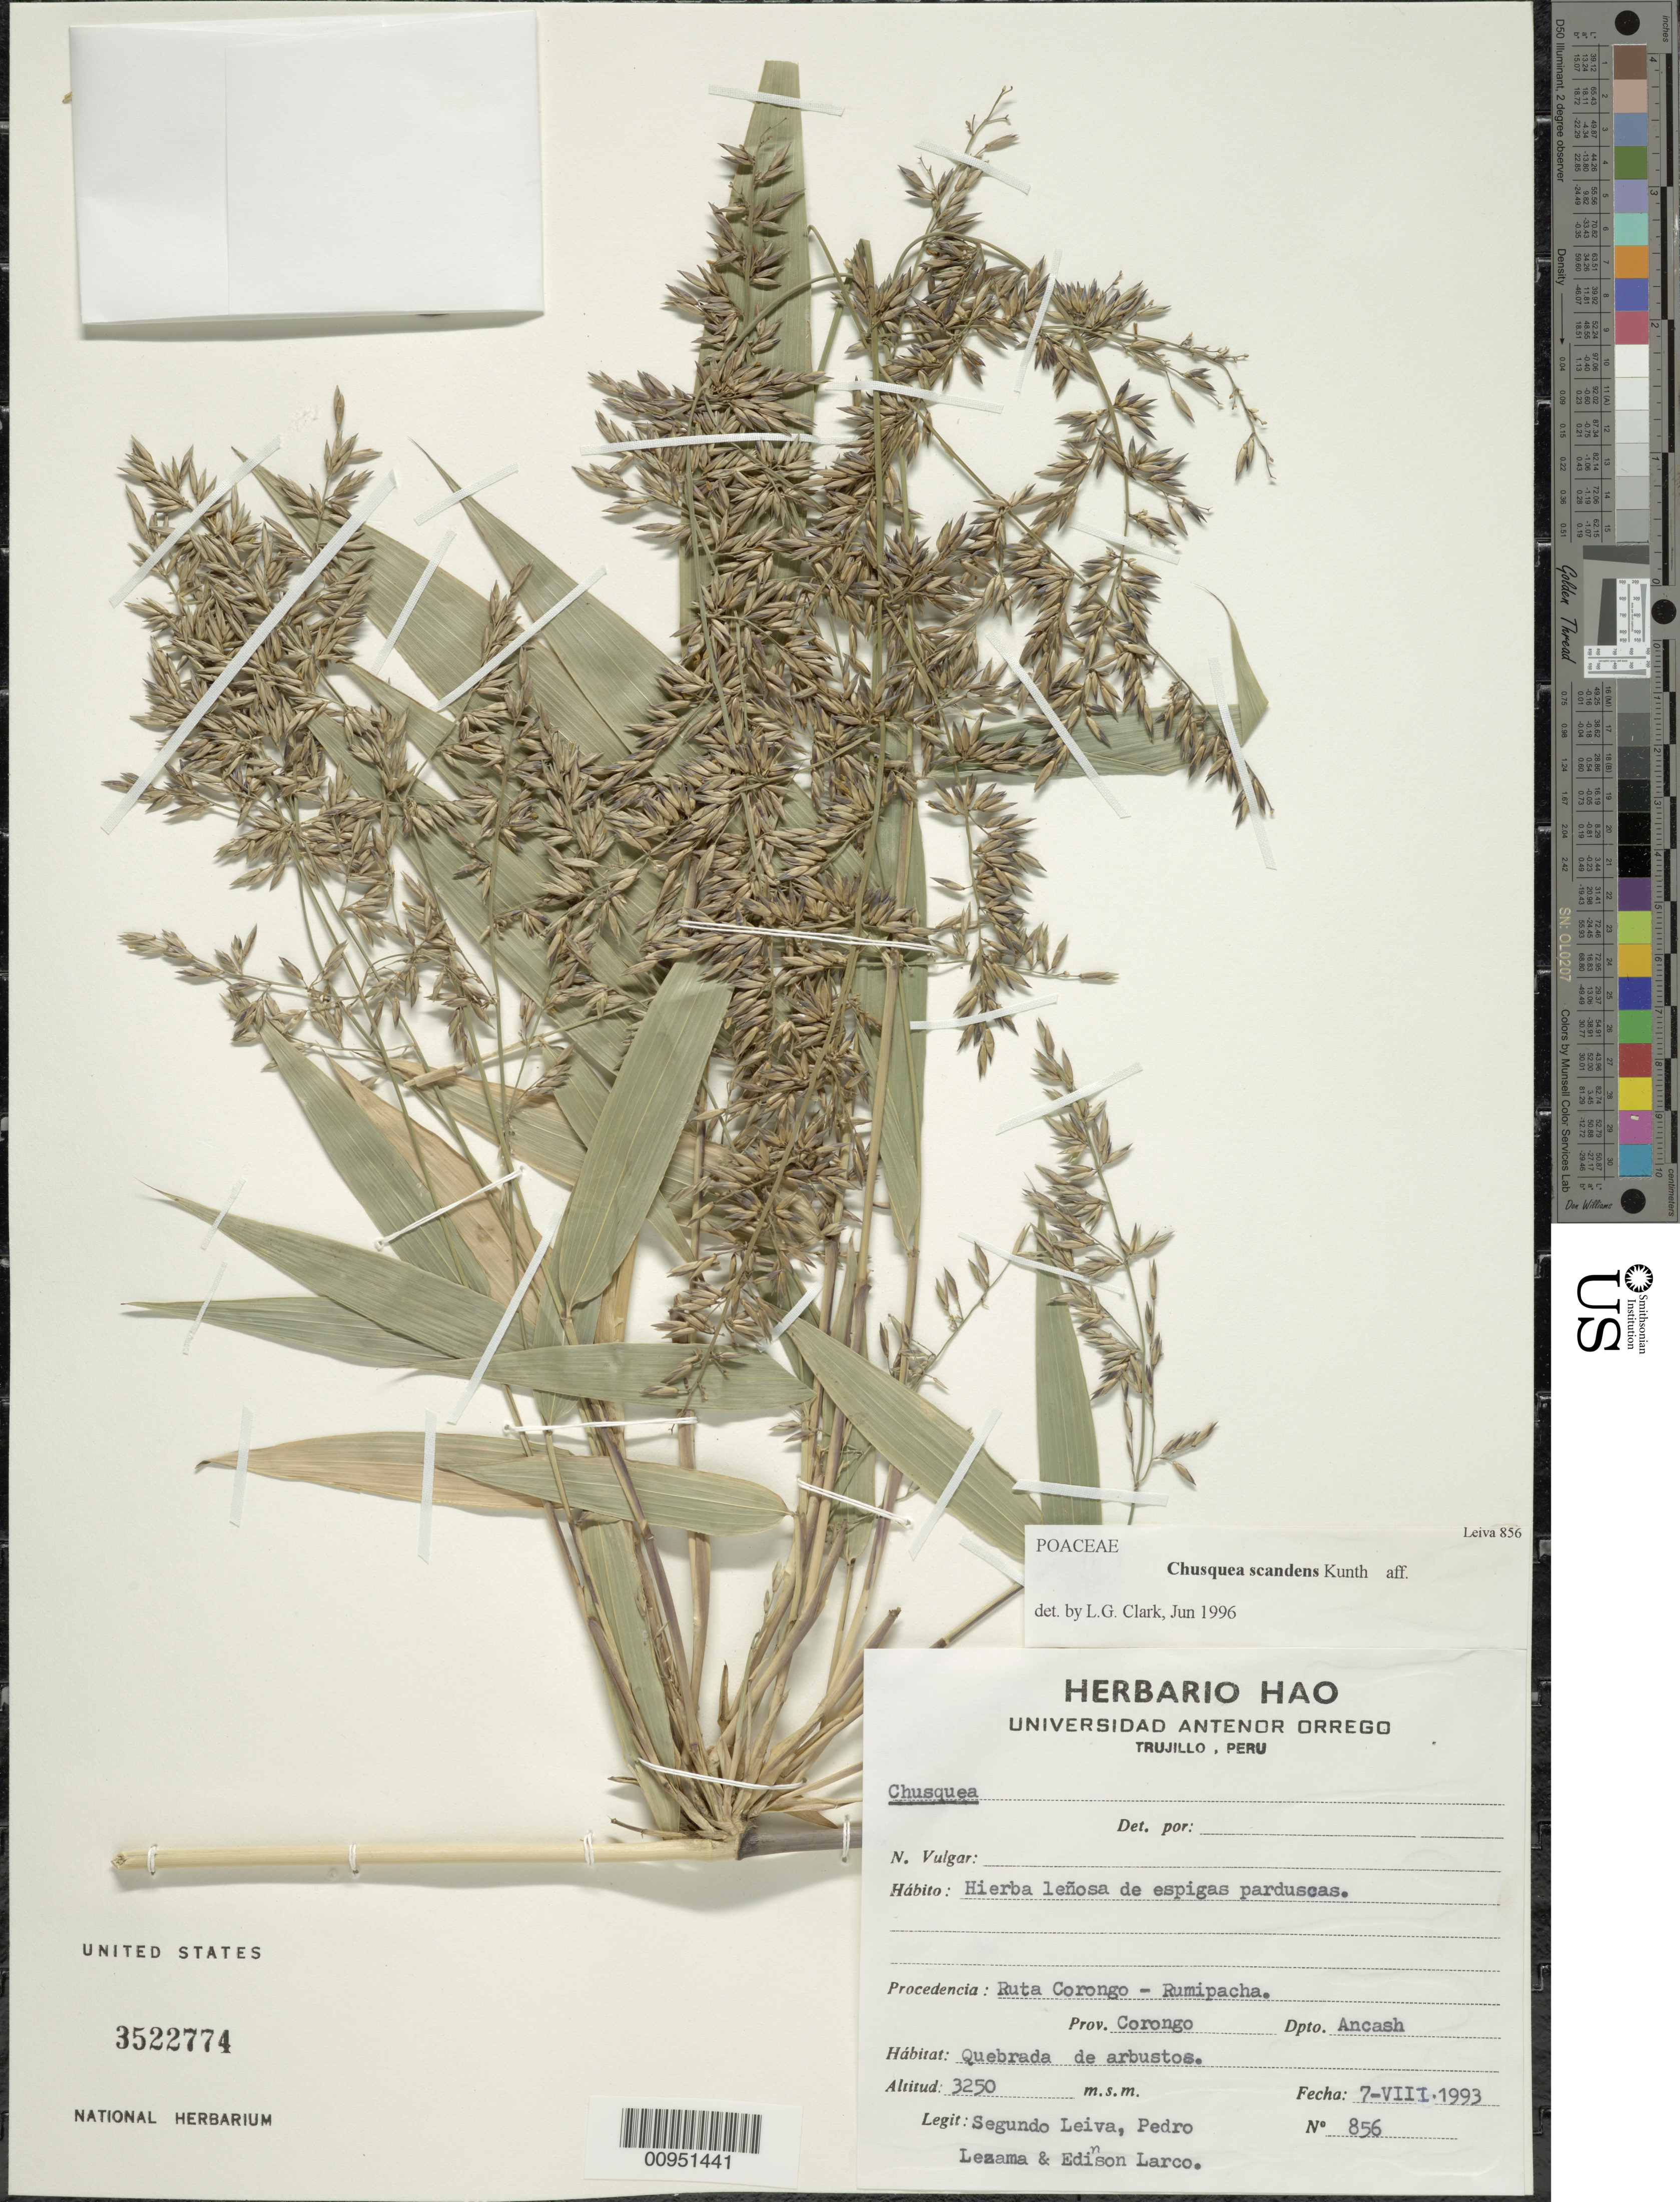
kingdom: Plantae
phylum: Tracheophyta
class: Liliopsida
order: Poales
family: Poaceae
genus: Chusquea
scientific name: Chusquea scandens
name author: Kunth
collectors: S. Leiva, P. Lezama & E. Larco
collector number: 856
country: Peru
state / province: Ancash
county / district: Corongo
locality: Trujillo, Ruta Corongo-Rumipacha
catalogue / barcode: US 3522774